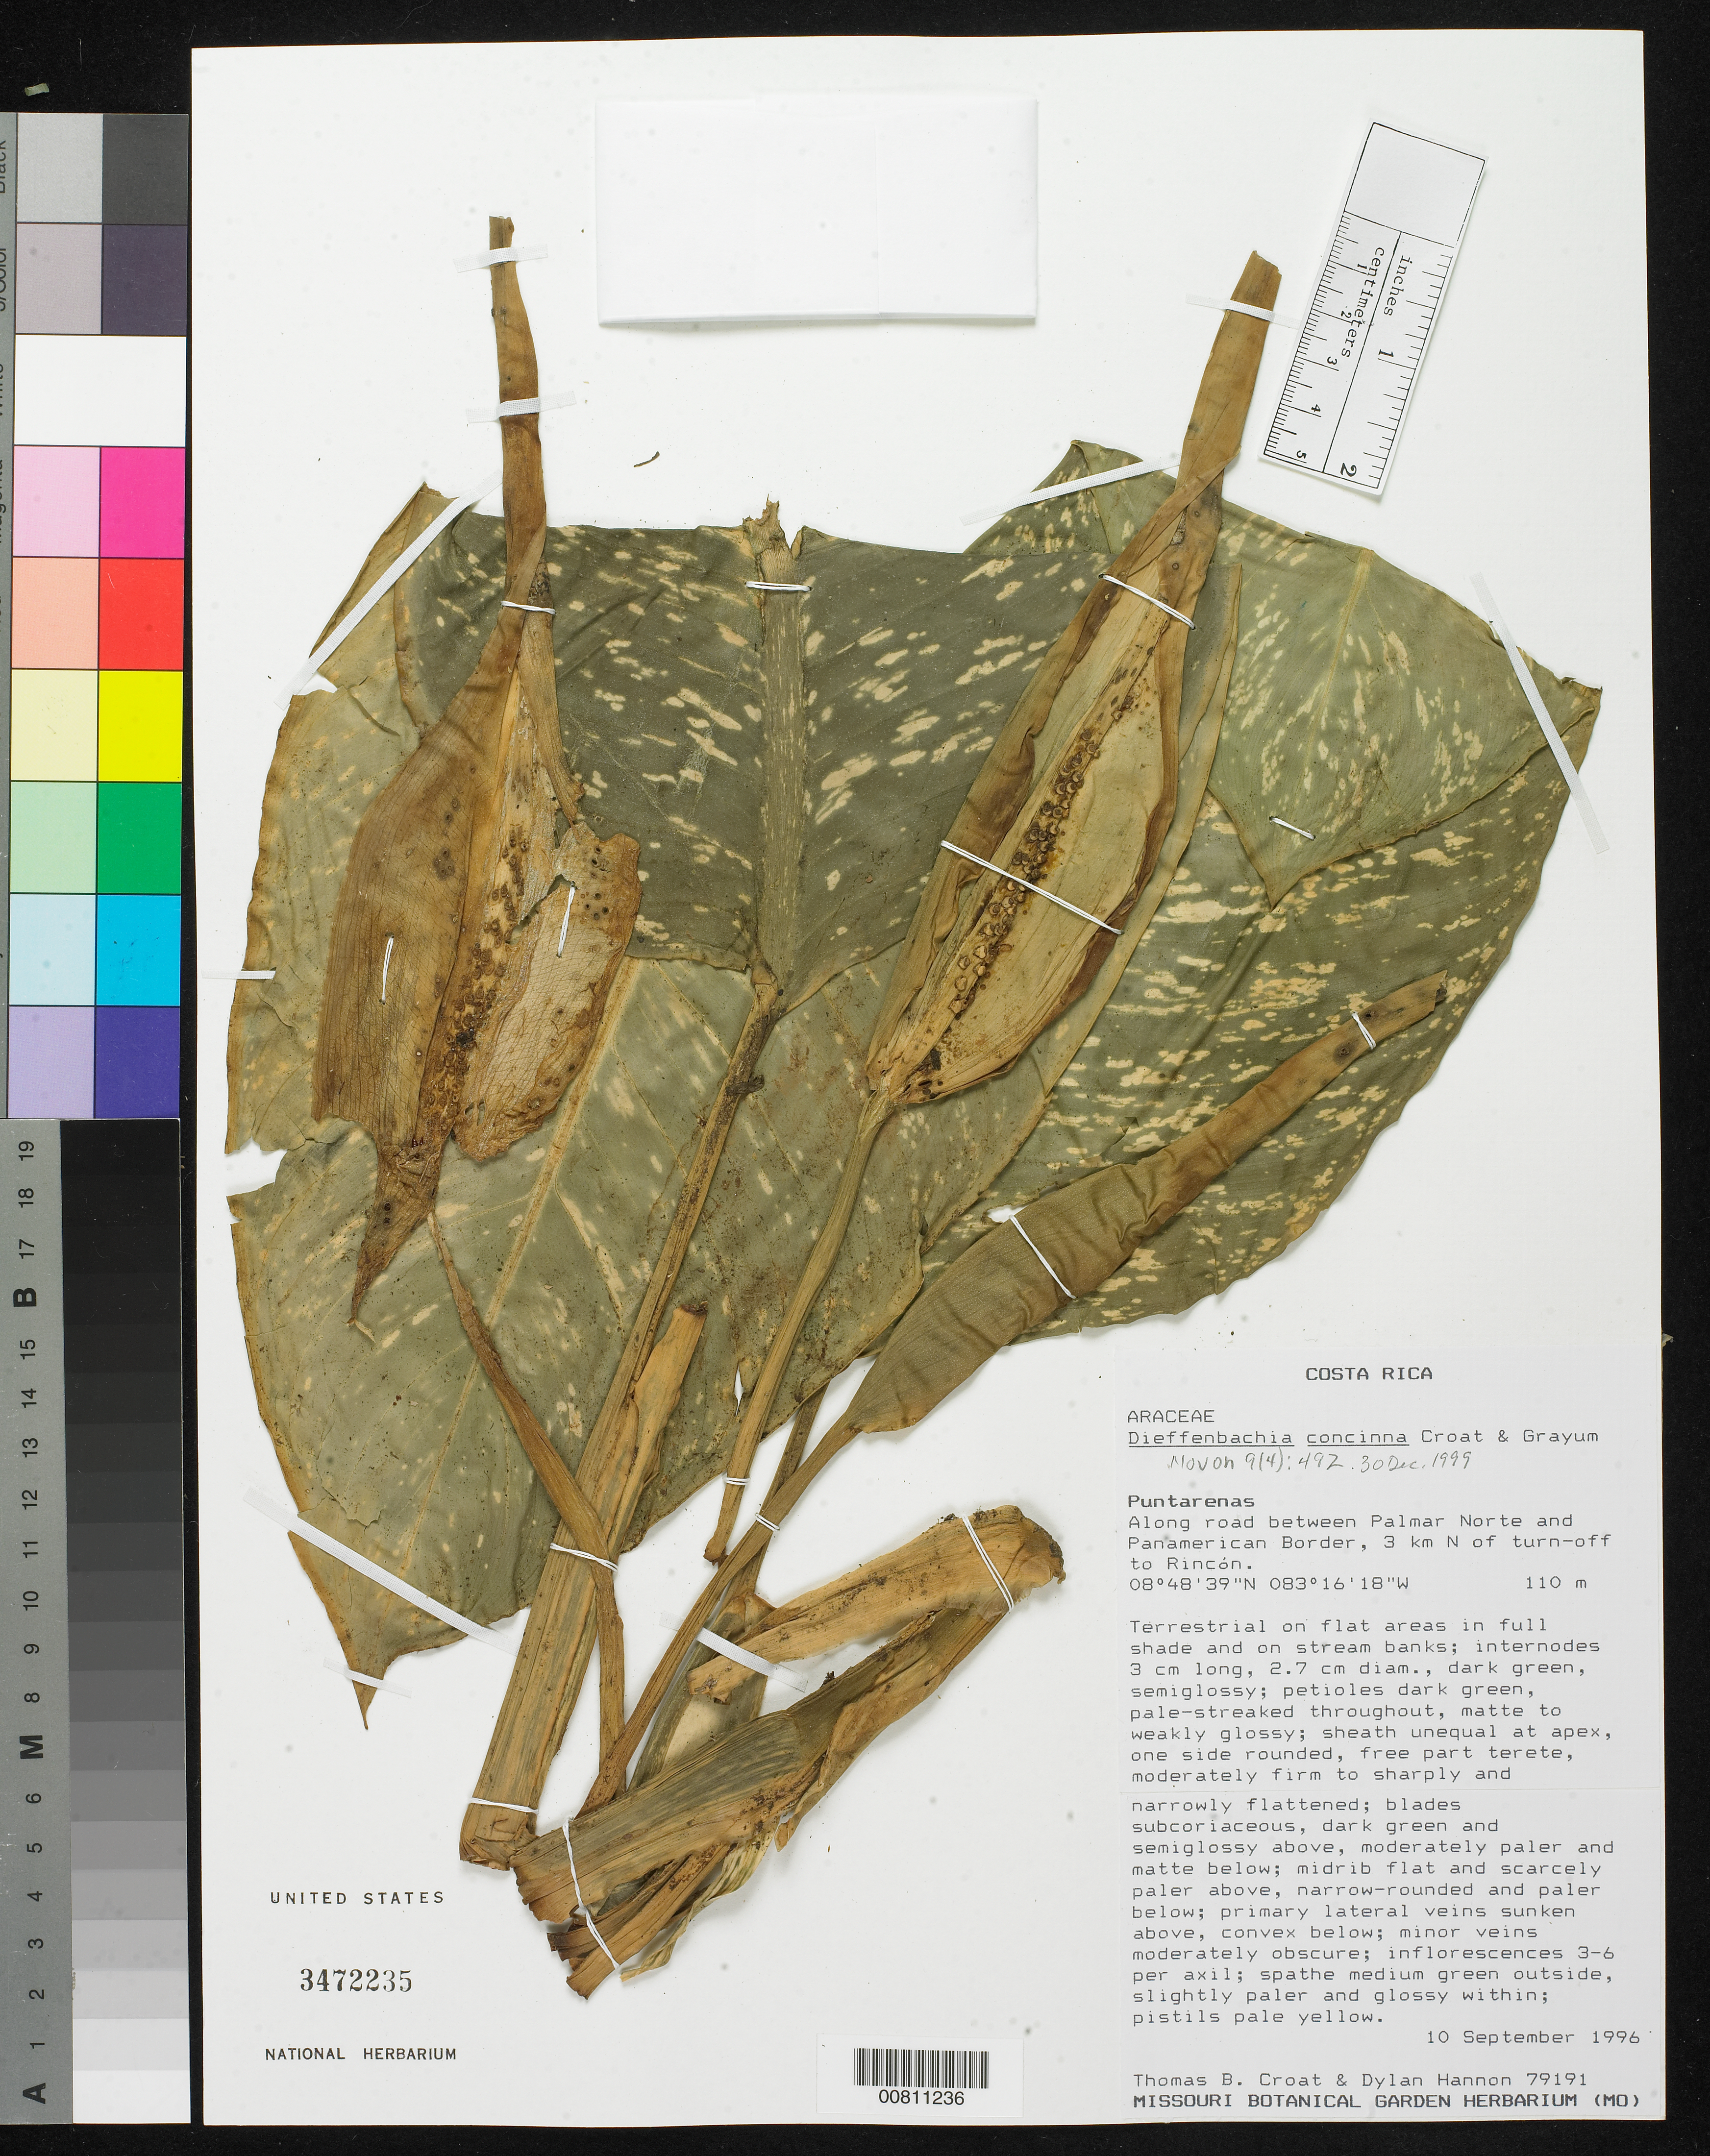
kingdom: Plantae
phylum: Tracheophyta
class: Liliopsida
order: Alismatales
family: Araceae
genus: Dieffenbachia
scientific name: Dieffenbachia concinna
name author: Croat & Grayum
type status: Isotype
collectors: T. B. Croat & D. Hannon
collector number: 79191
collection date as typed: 10 Sep 1996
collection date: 1996-09-10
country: Costa Rica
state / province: Puntarenas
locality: Along road between Palmar Norte and Panamerican Border, 3 km N of turn-off to Rincón.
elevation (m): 110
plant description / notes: Holotype at MO.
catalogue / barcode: US 3472235